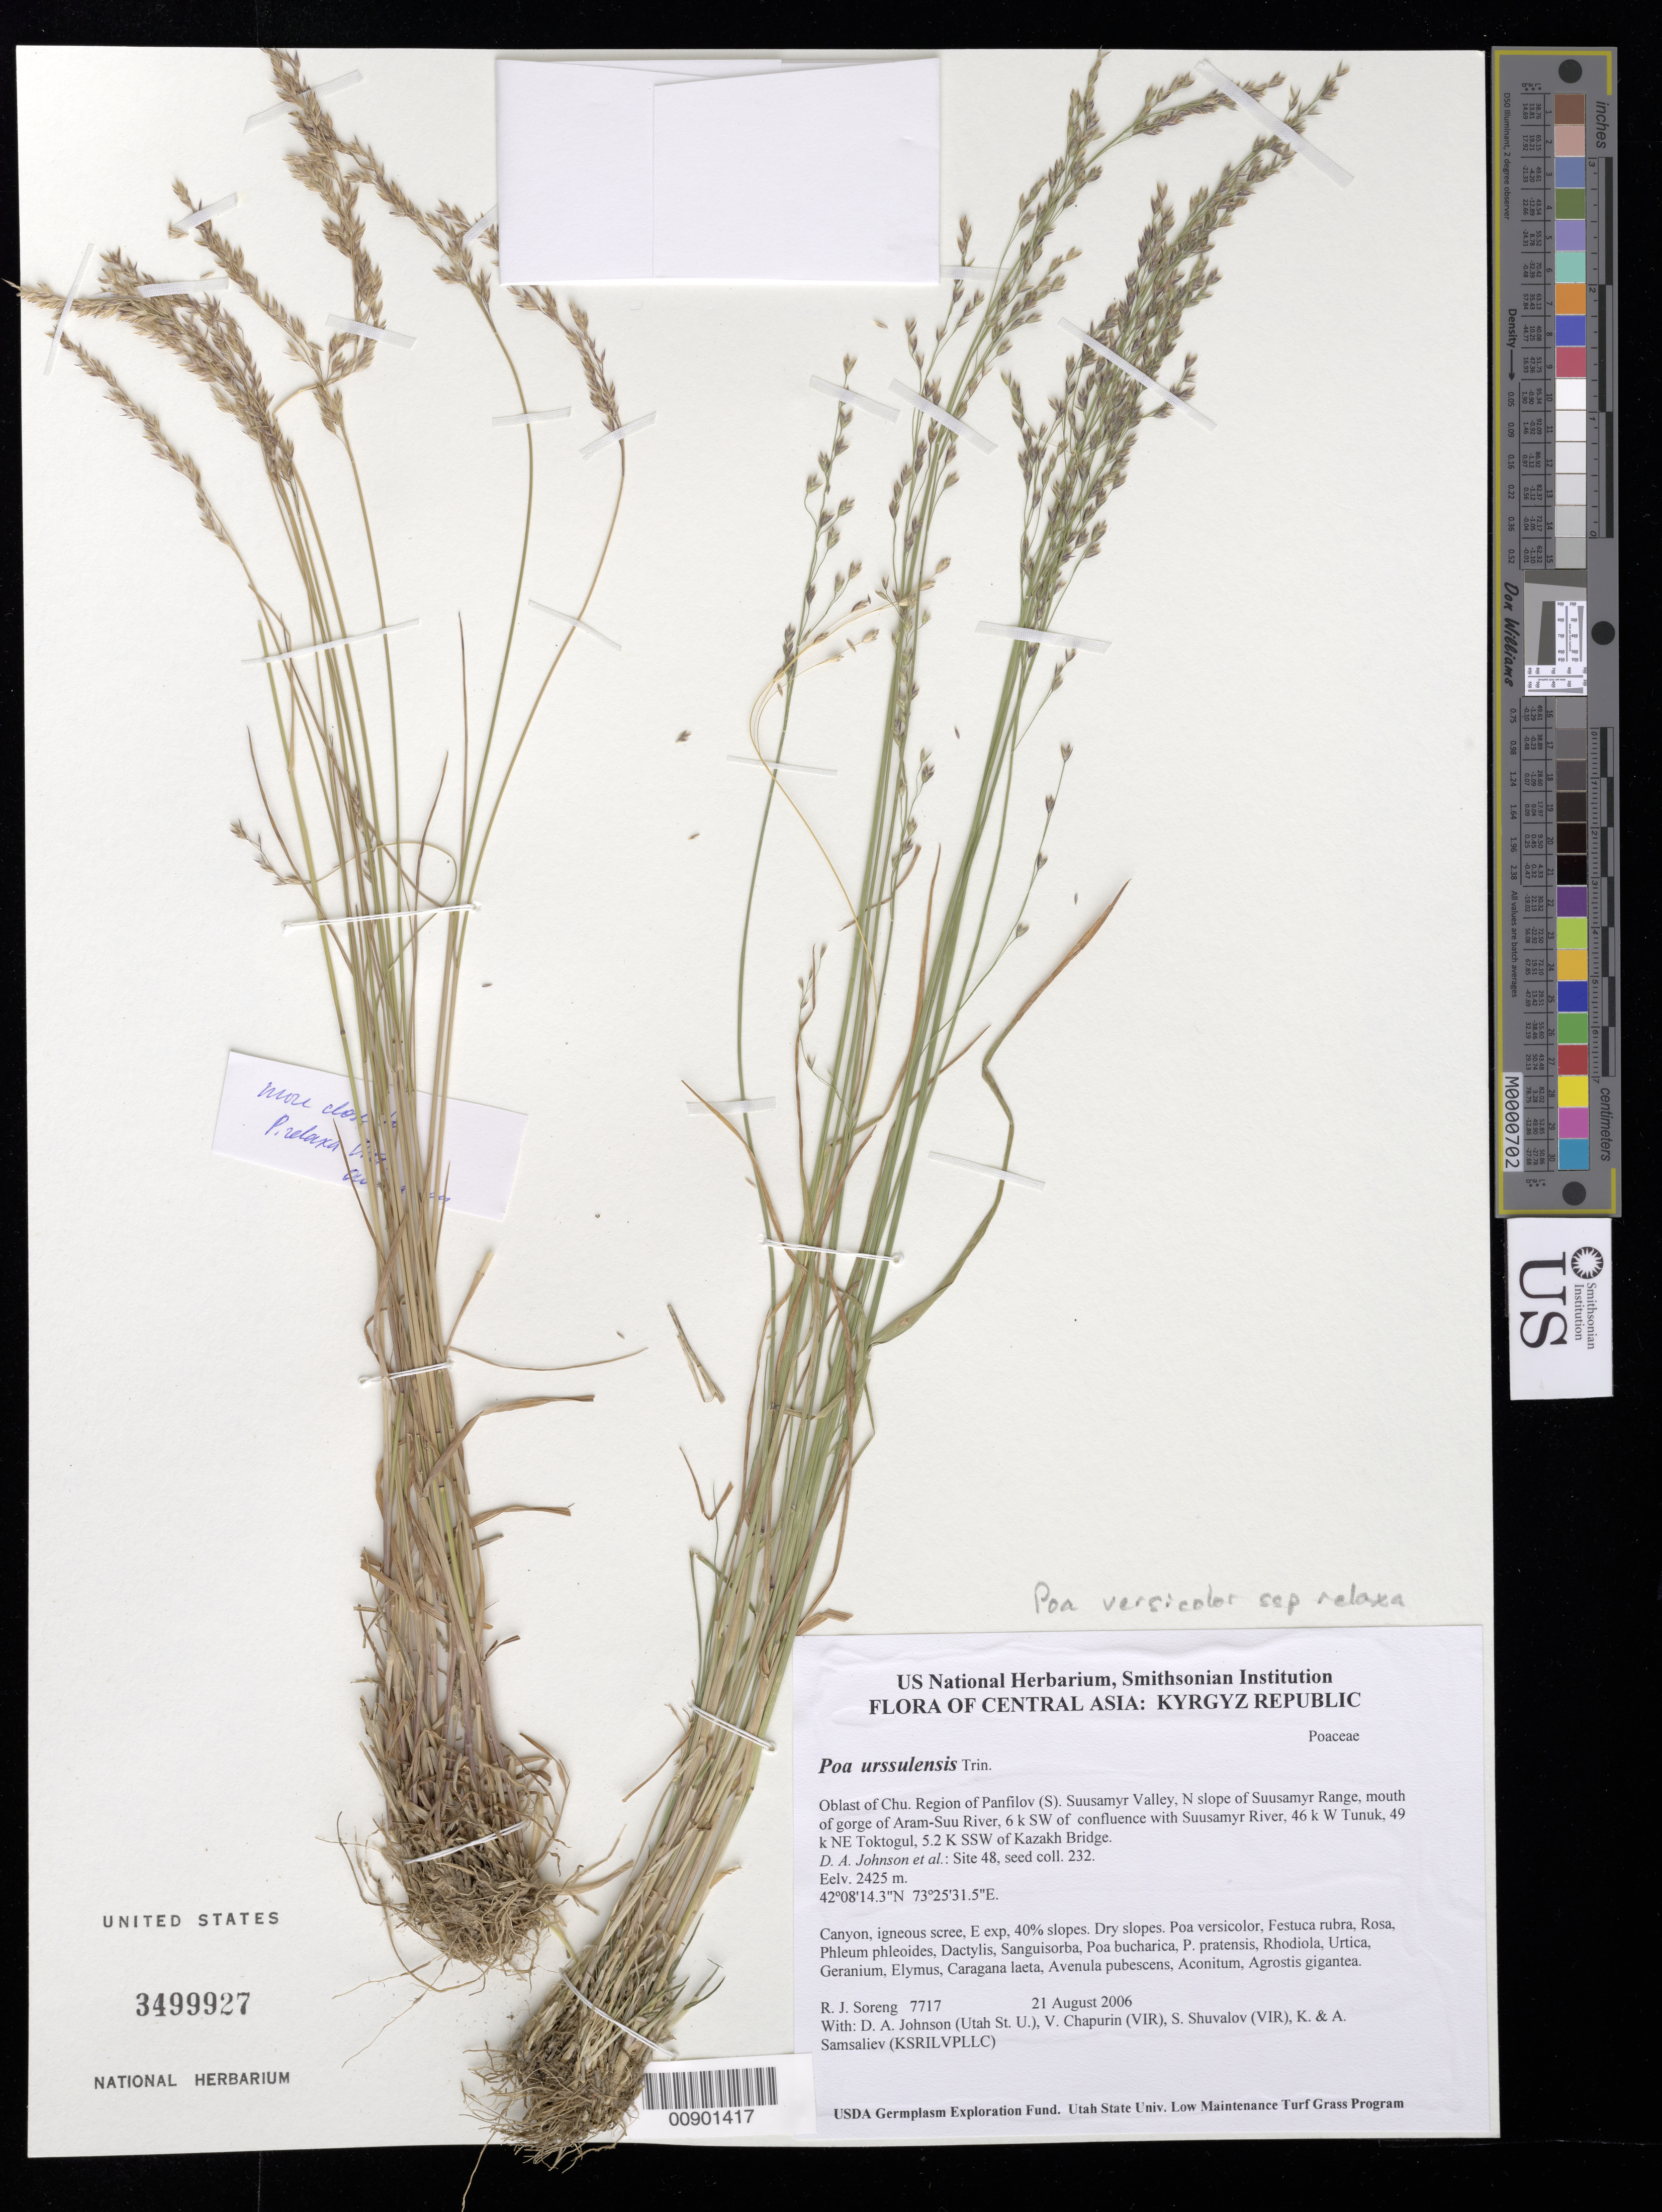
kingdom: Plantae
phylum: Tracheophyta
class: Liliopsida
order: Poales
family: Poaceae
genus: Poa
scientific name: Poa versicolor subsp. relaxa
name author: (Ovcz.) Tzvelev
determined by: Olonova, Marina V.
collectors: R. J. Soreng, D. Johnson, S. Shuvalov, V. Chapurin, K. Samsaliev & A. Samsaliev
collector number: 7717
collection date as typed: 21 Aug 2006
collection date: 2006-08-21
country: Kyrgyzstan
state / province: Chu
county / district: Panfilov (S)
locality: Suusamyr Valley, N slope of Suusamyr Range, mouth of gorge of Aram-Suu River, 6 km SW of confluence with Suusamyr River, 46 km W Tunuk, 49 km NE Toktogul, 5.2 km SSW of Kazakh Bridge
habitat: Canyon, igneous scree, E exp, 40% slopes. Dry slopes.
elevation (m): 2425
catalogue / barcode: US 3499927